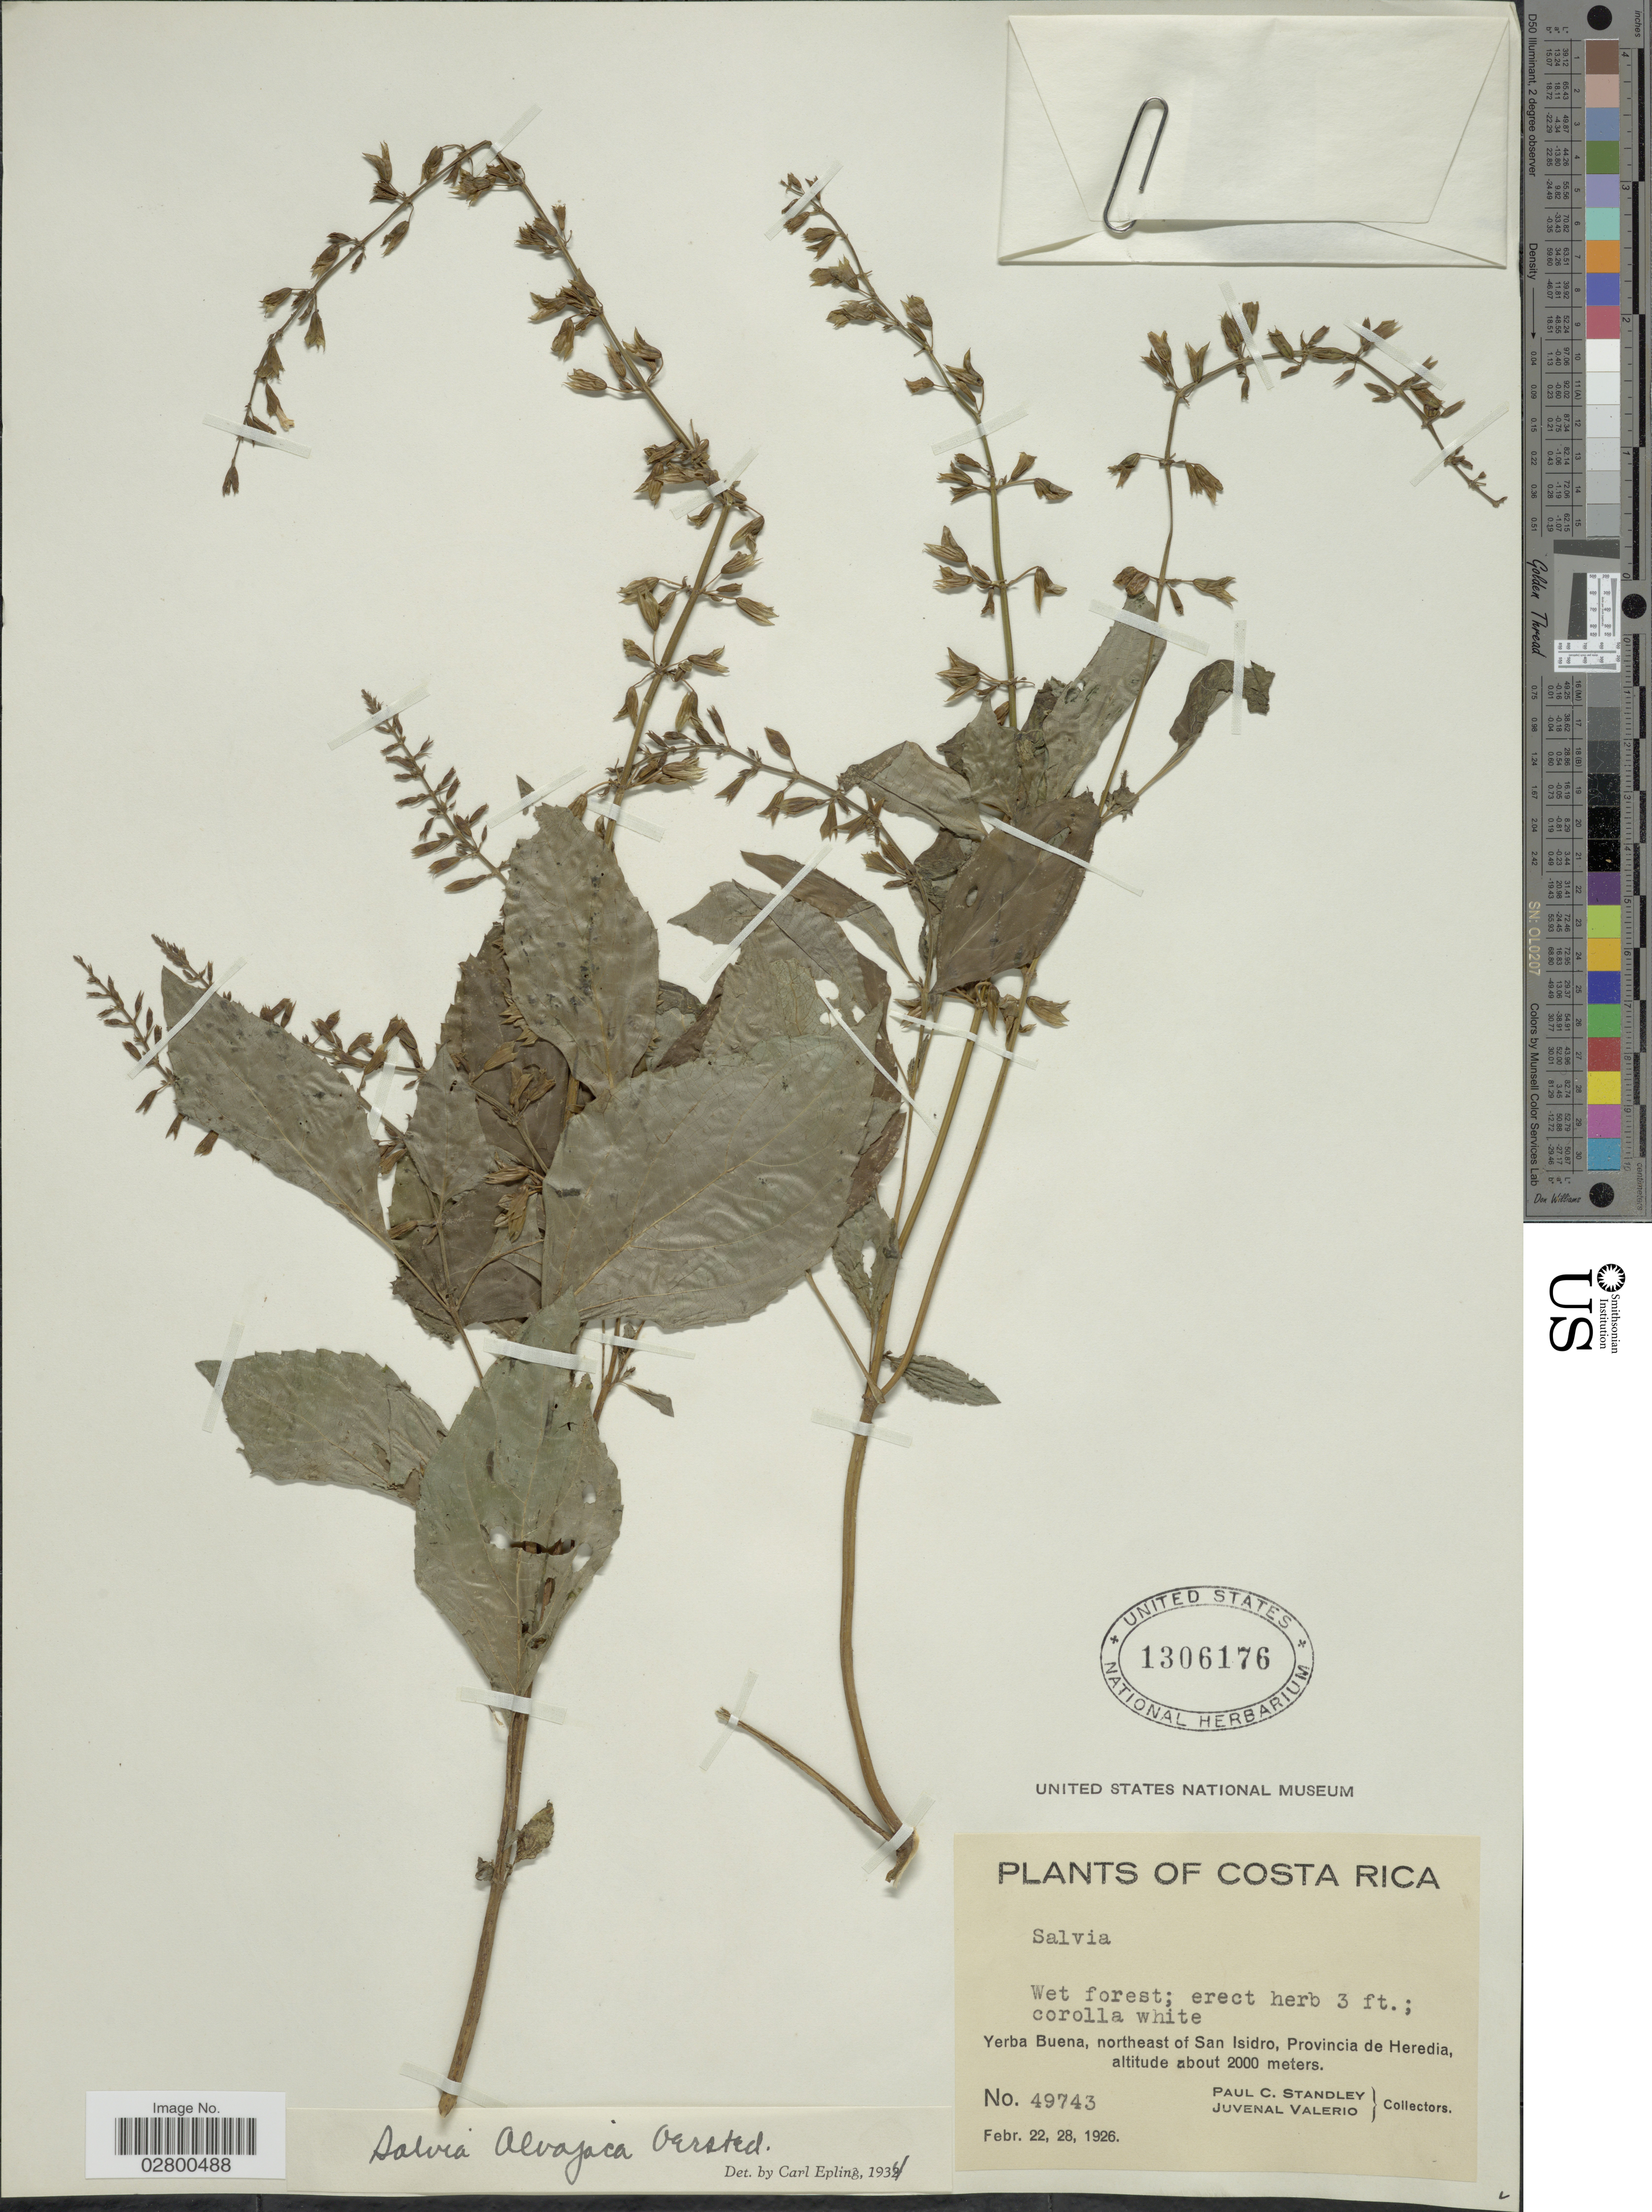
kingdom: Plantae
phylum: Tracheophyta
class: Magnoliopsida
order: Lamiales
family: Lamiaceae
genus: Salvia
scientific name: Salvia alvajaca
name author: Oerst.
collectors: P. C. Standley & J. Valerio R.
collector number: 49743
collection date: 1926-02-22/1926-02-28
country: Costa Rica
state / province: Heredia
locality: Yerba Buena, northeast of San Isidro.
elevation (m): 2000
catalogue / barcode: US 1306176